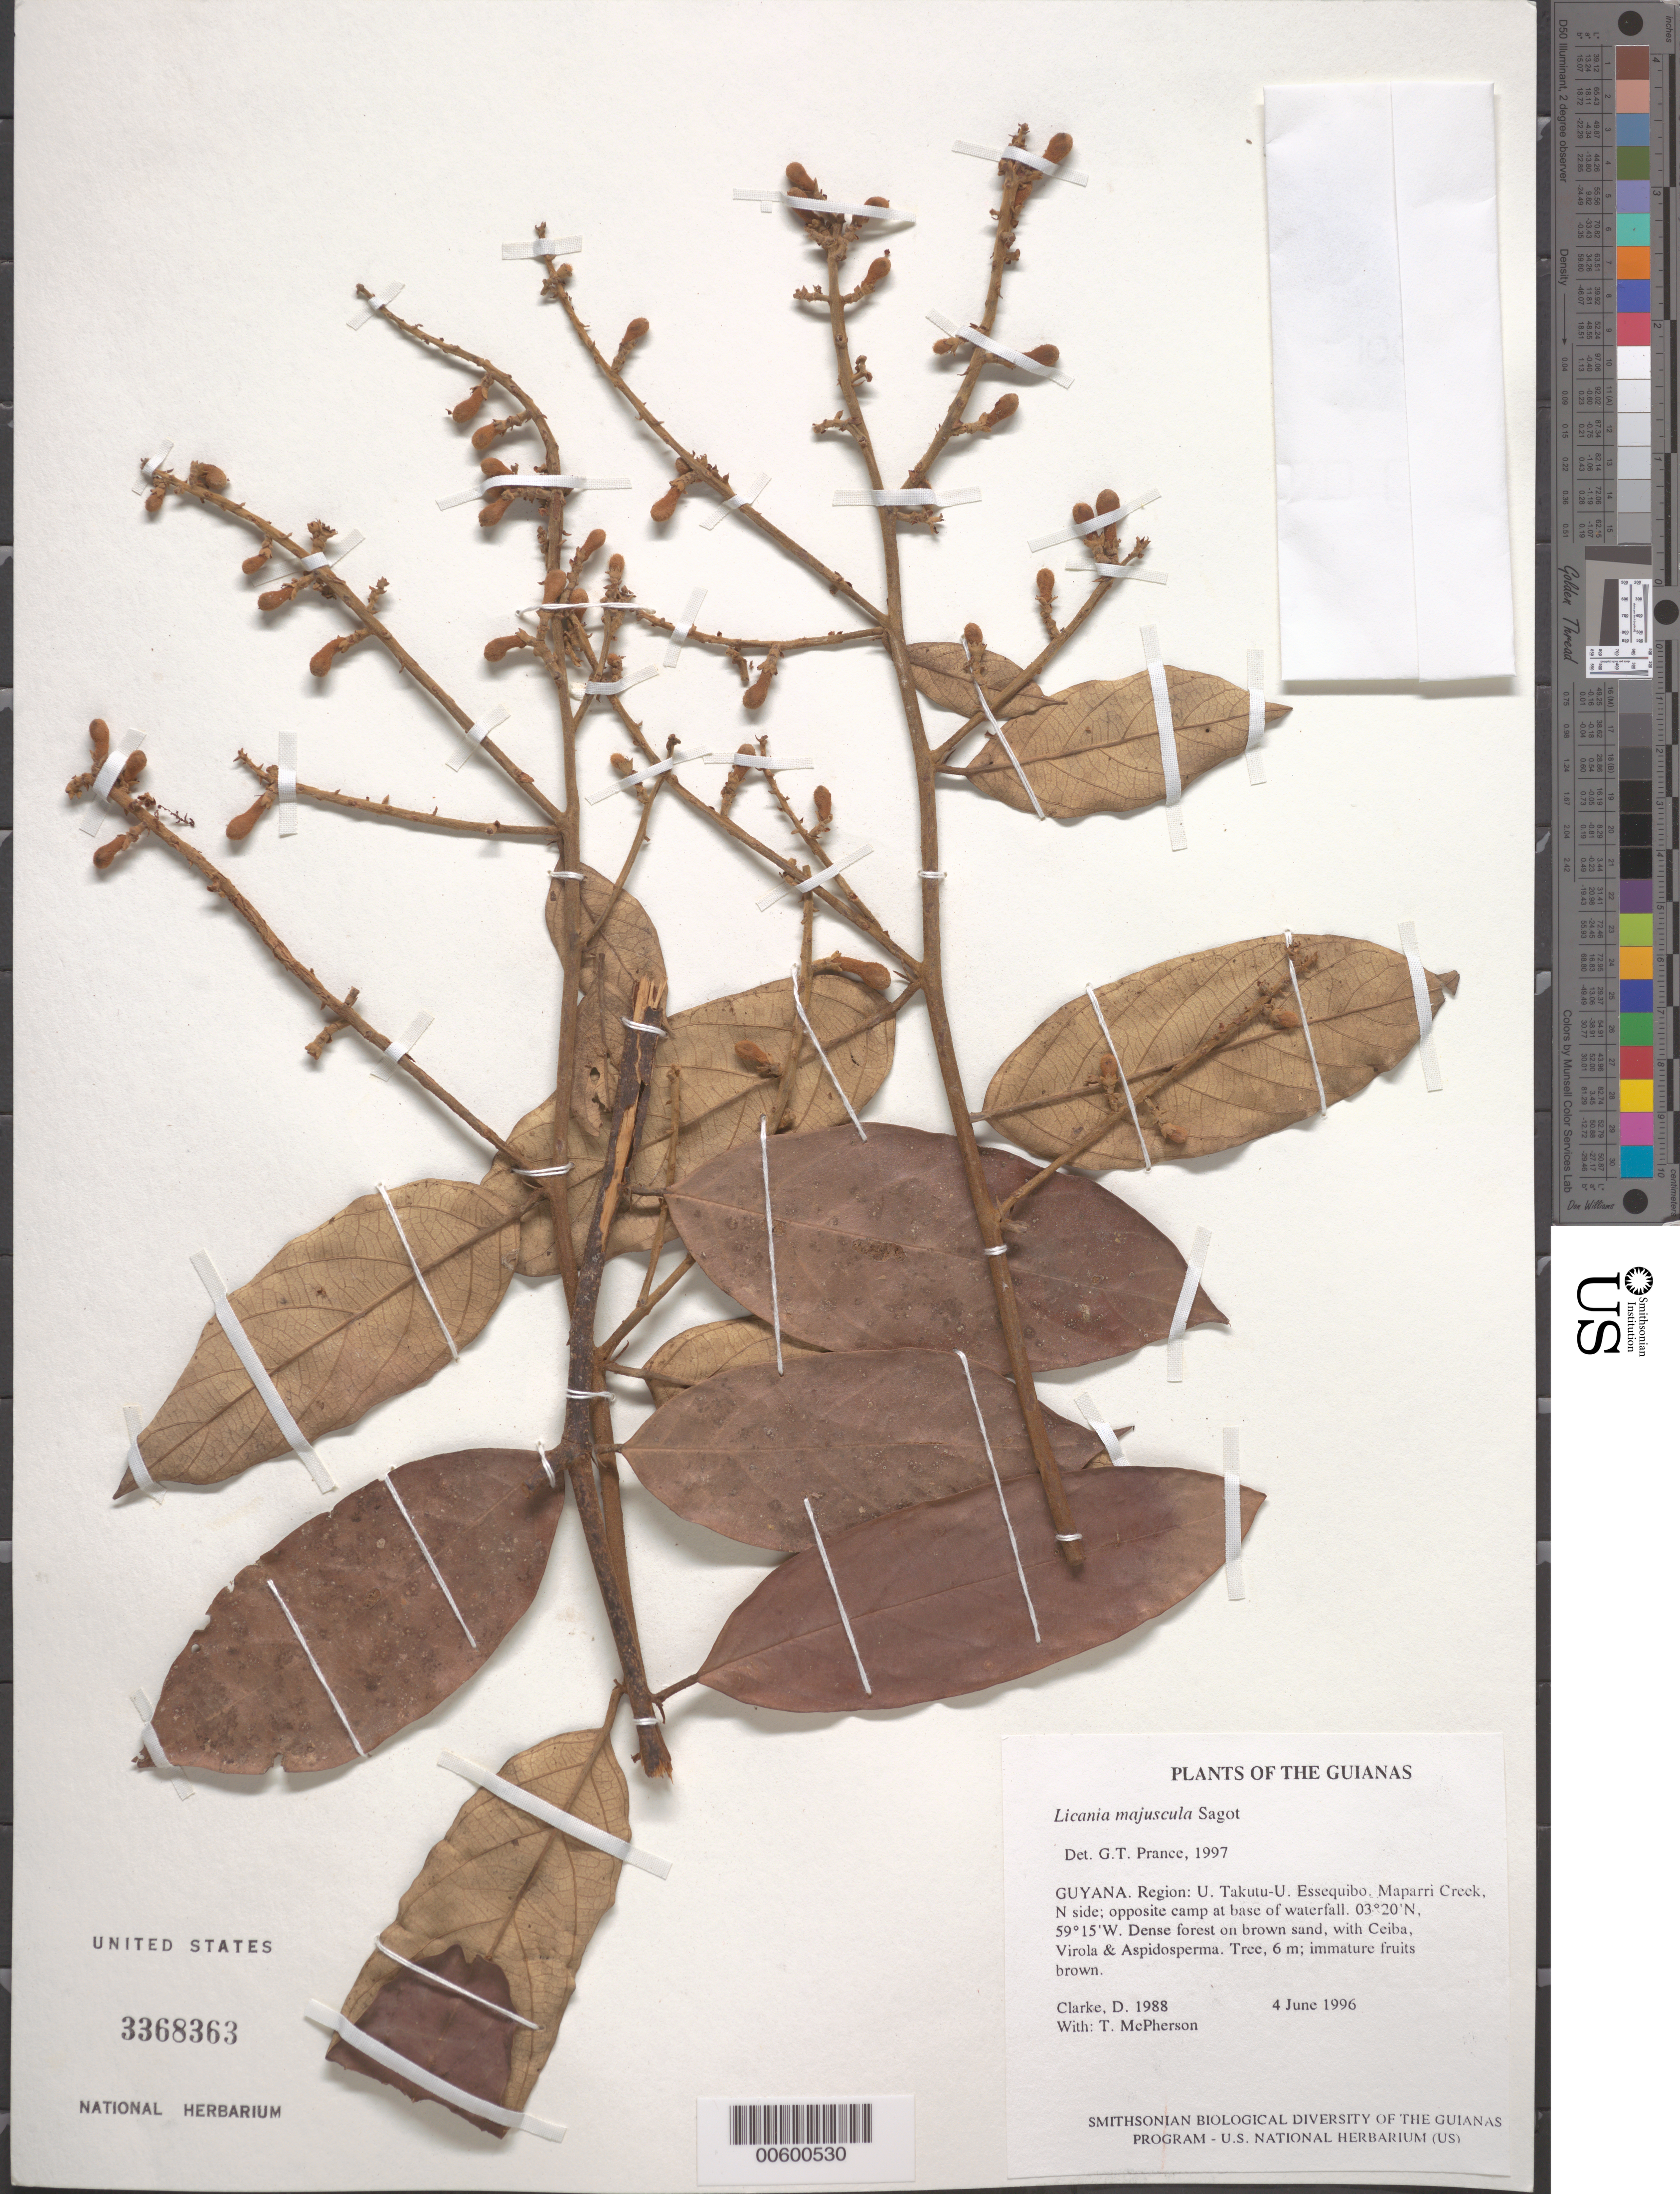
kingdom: Plantae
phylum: Tracheophyta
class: Magnoliopsida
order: Malpighiales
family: Chrysobalanaceae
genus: Licania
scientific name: Licania majuscula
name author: Sagot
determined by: Prance, G. T.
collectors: H. D. Clarke & T. McPherson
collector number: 1988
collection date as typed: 5 June 1996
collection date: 1996-06-05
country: Guyana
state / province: U. Takutu-U. Essequibo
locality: Maparri Creek, N side; opposite camp at base of waterfall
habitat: Streamside vegetation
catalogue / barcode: US 3368363